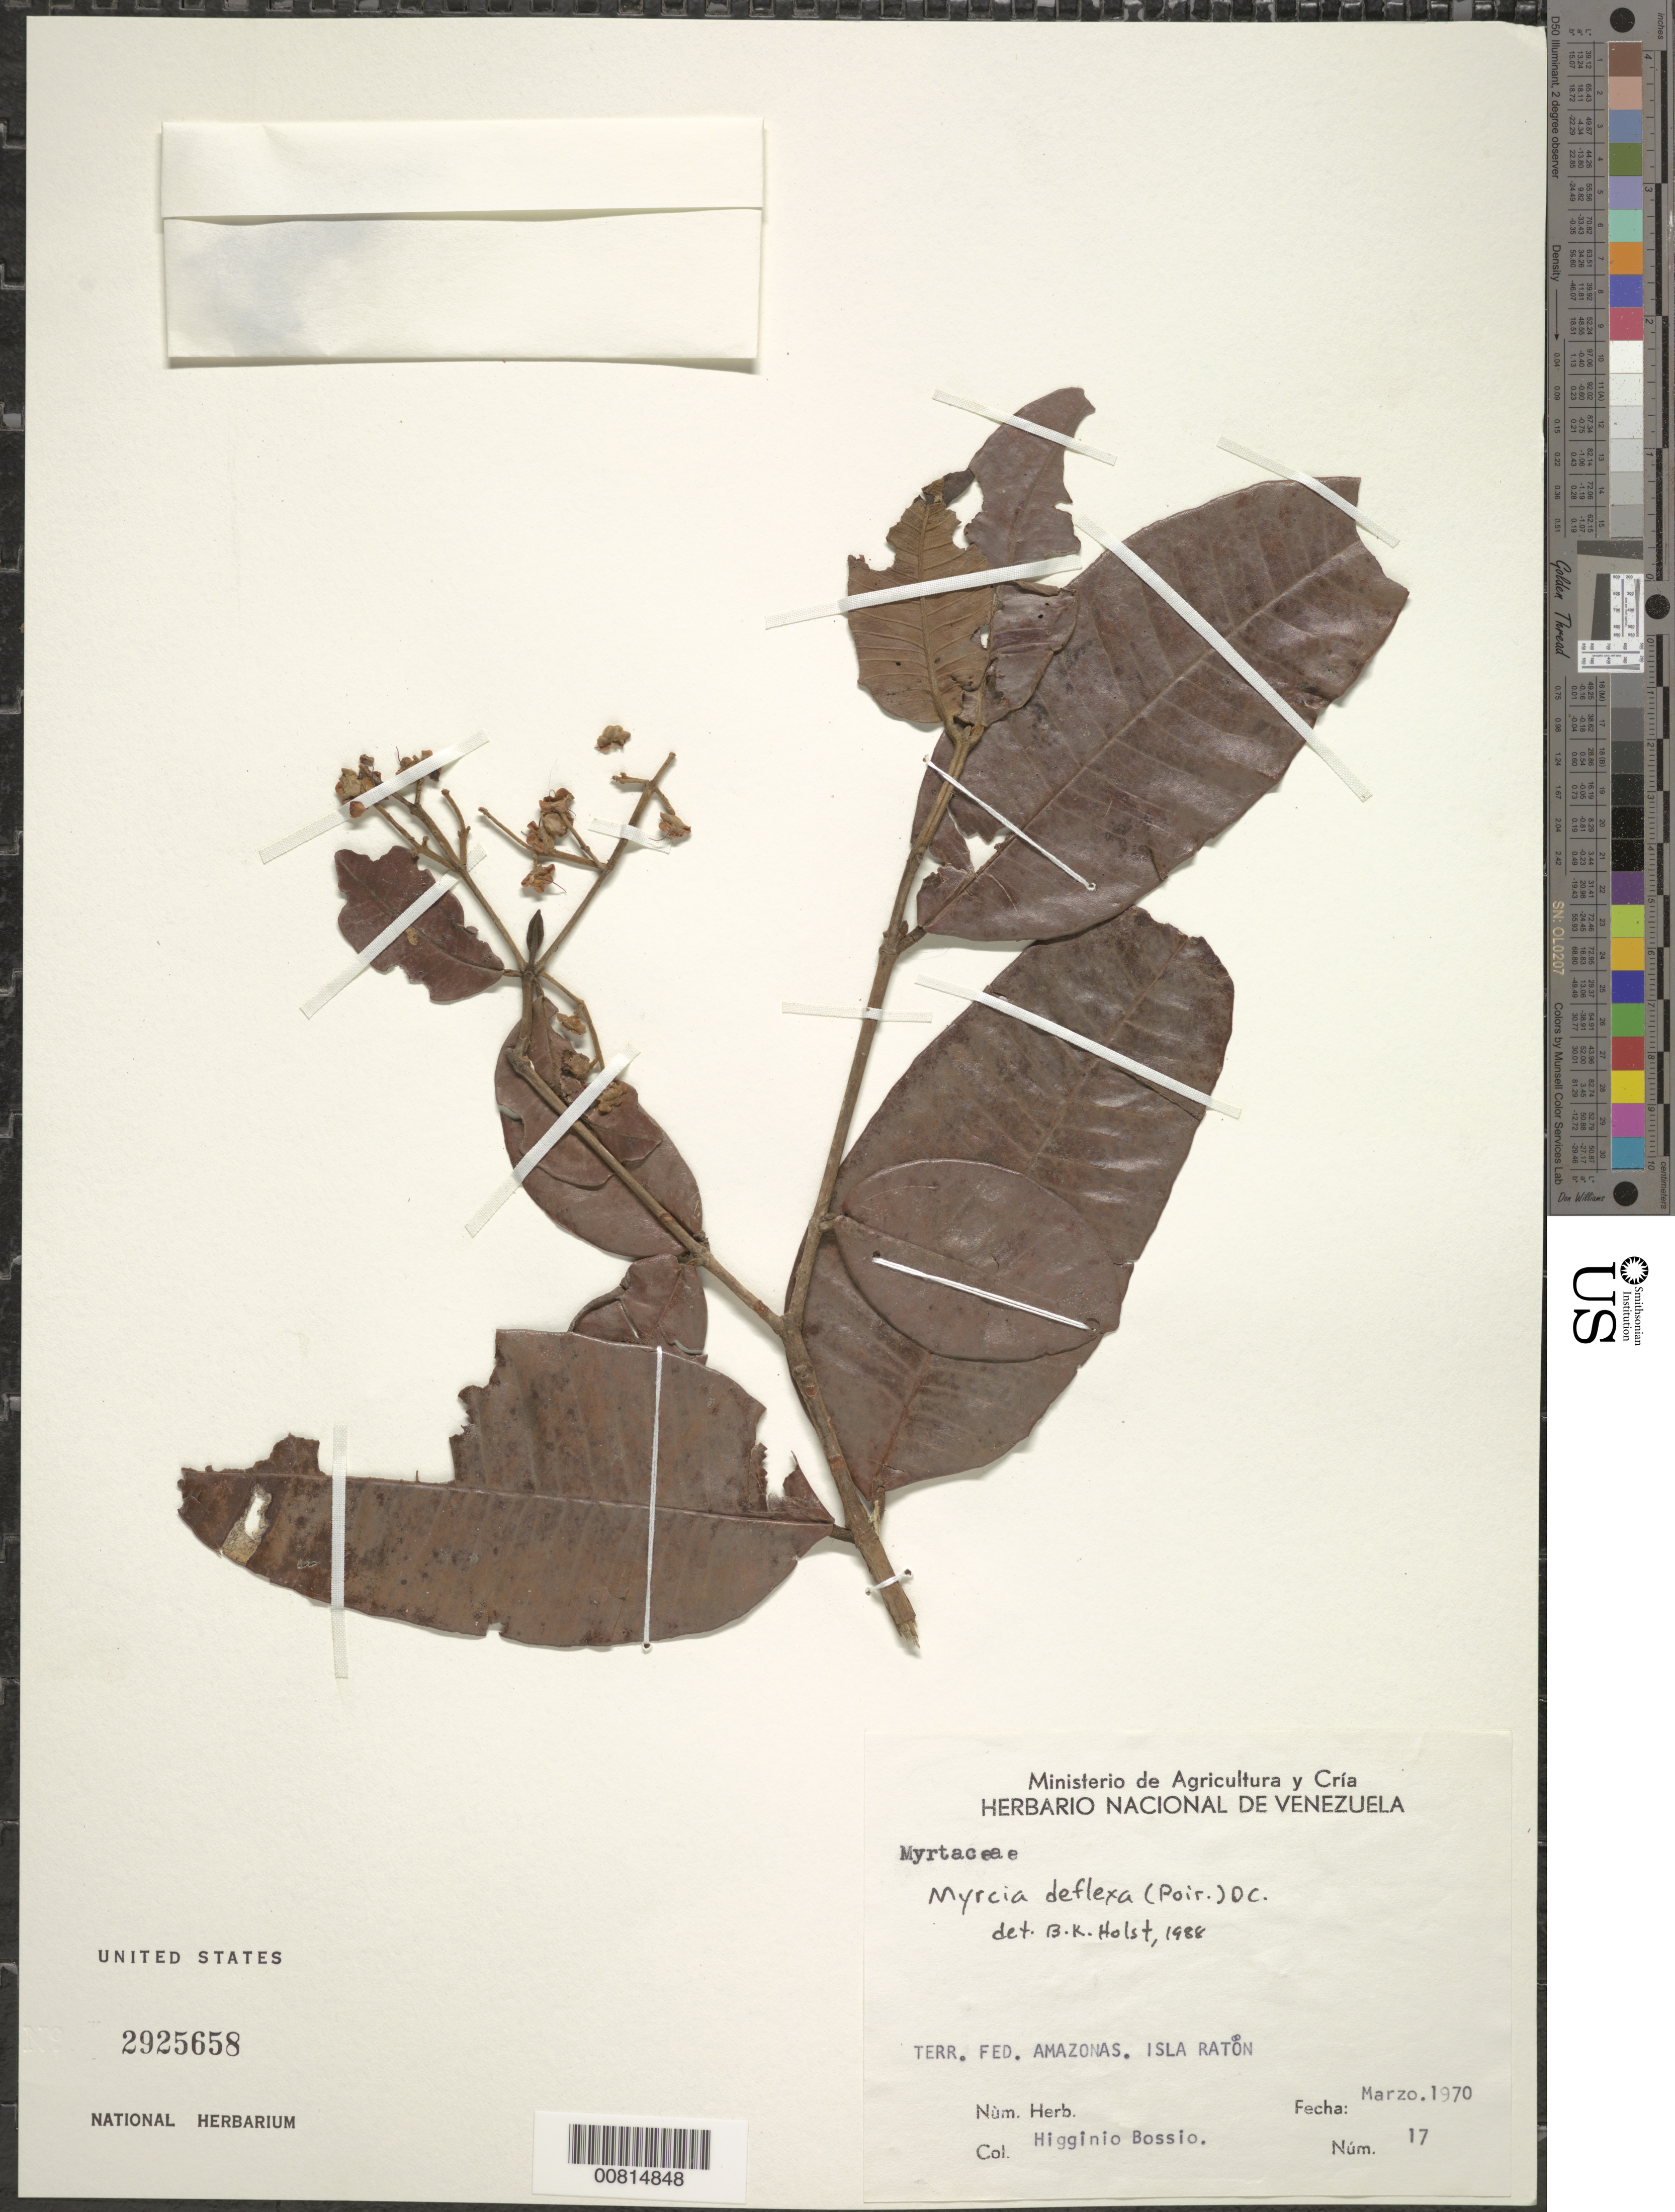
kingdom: Plantae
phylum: Tracheophyta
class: Magnoliopsida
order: Myrtales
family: Myrtaceae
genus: Myrcia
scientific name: Myrcia deflexa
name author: (Poir.) DC.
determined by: Holst, Bruce K.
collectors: H. Bossio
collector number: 17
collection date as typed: Mar-70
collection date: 1970-03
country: Venezuela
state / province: Amazonas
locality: Isla Ratón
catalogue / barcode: US 2925658